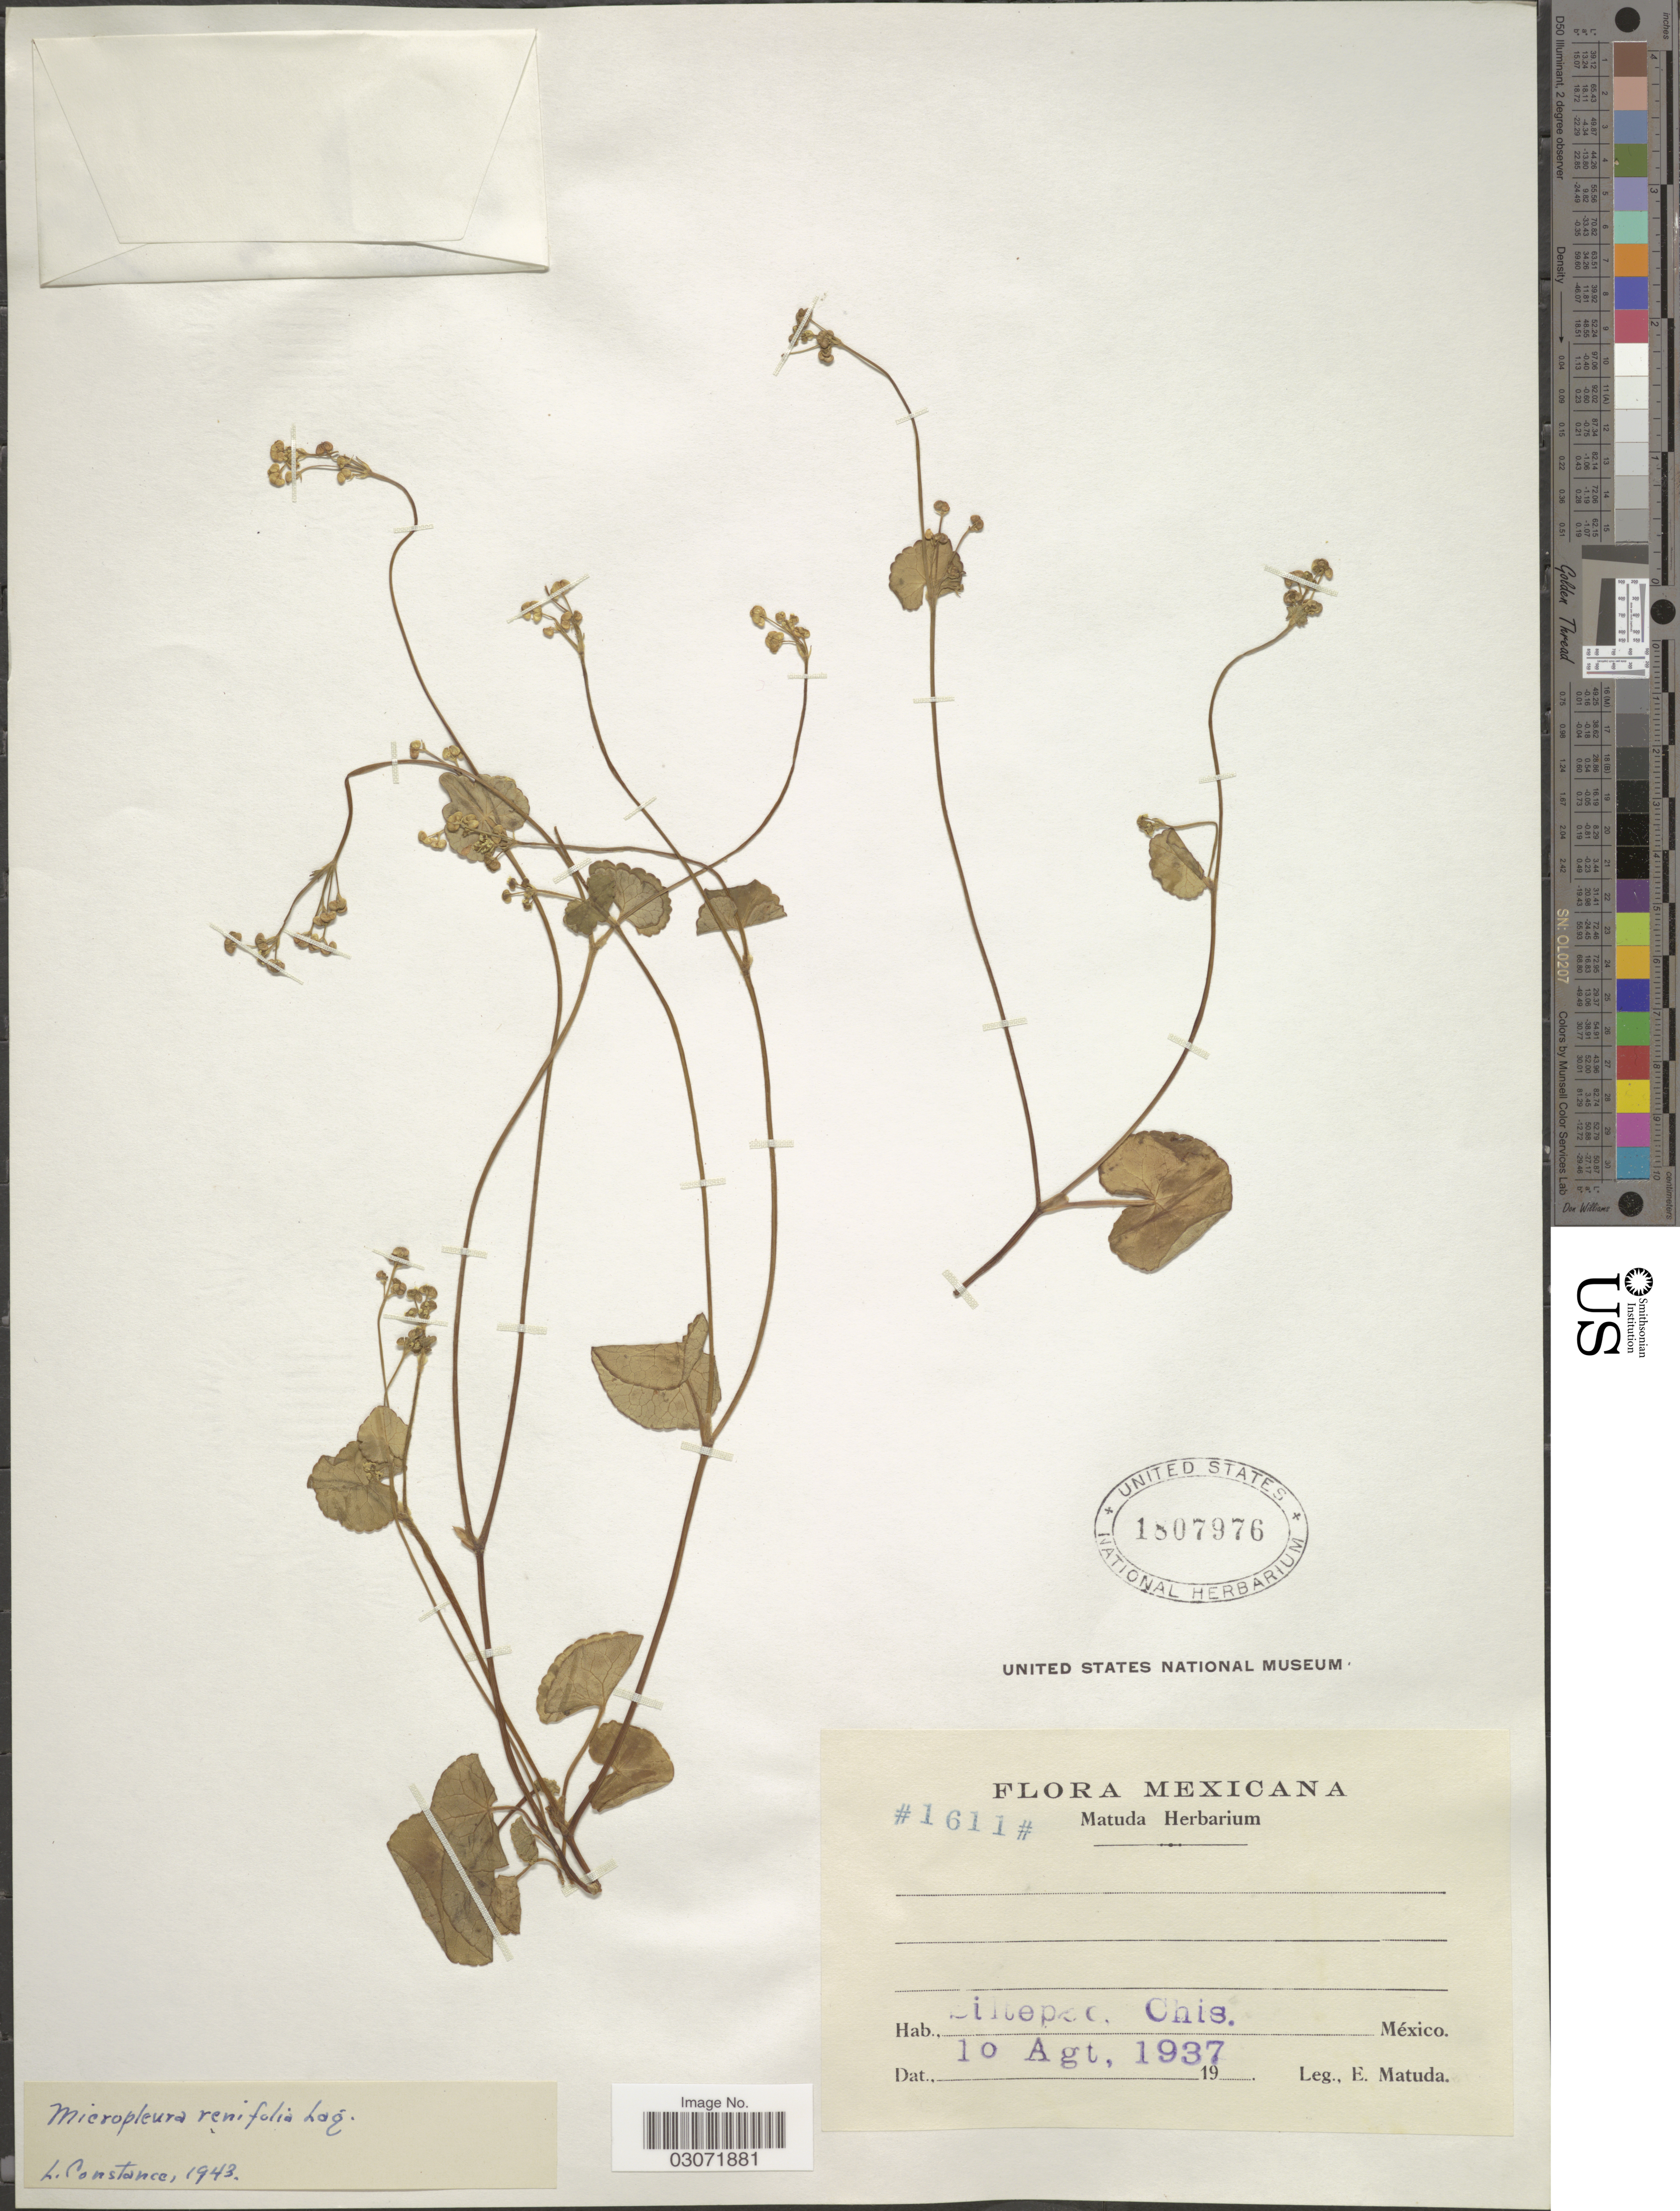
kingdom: Plantae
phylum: Tracheophyta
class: Magnoliopsida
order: Apiales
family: Apiaceae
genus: Micropleura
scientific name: Micropleura renifolia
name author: Lag.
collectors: E. Matuda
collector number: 1611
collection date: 1937-08-10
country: Mexico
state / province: Chiapas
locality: Ziltepec.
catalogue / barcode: US 1807976